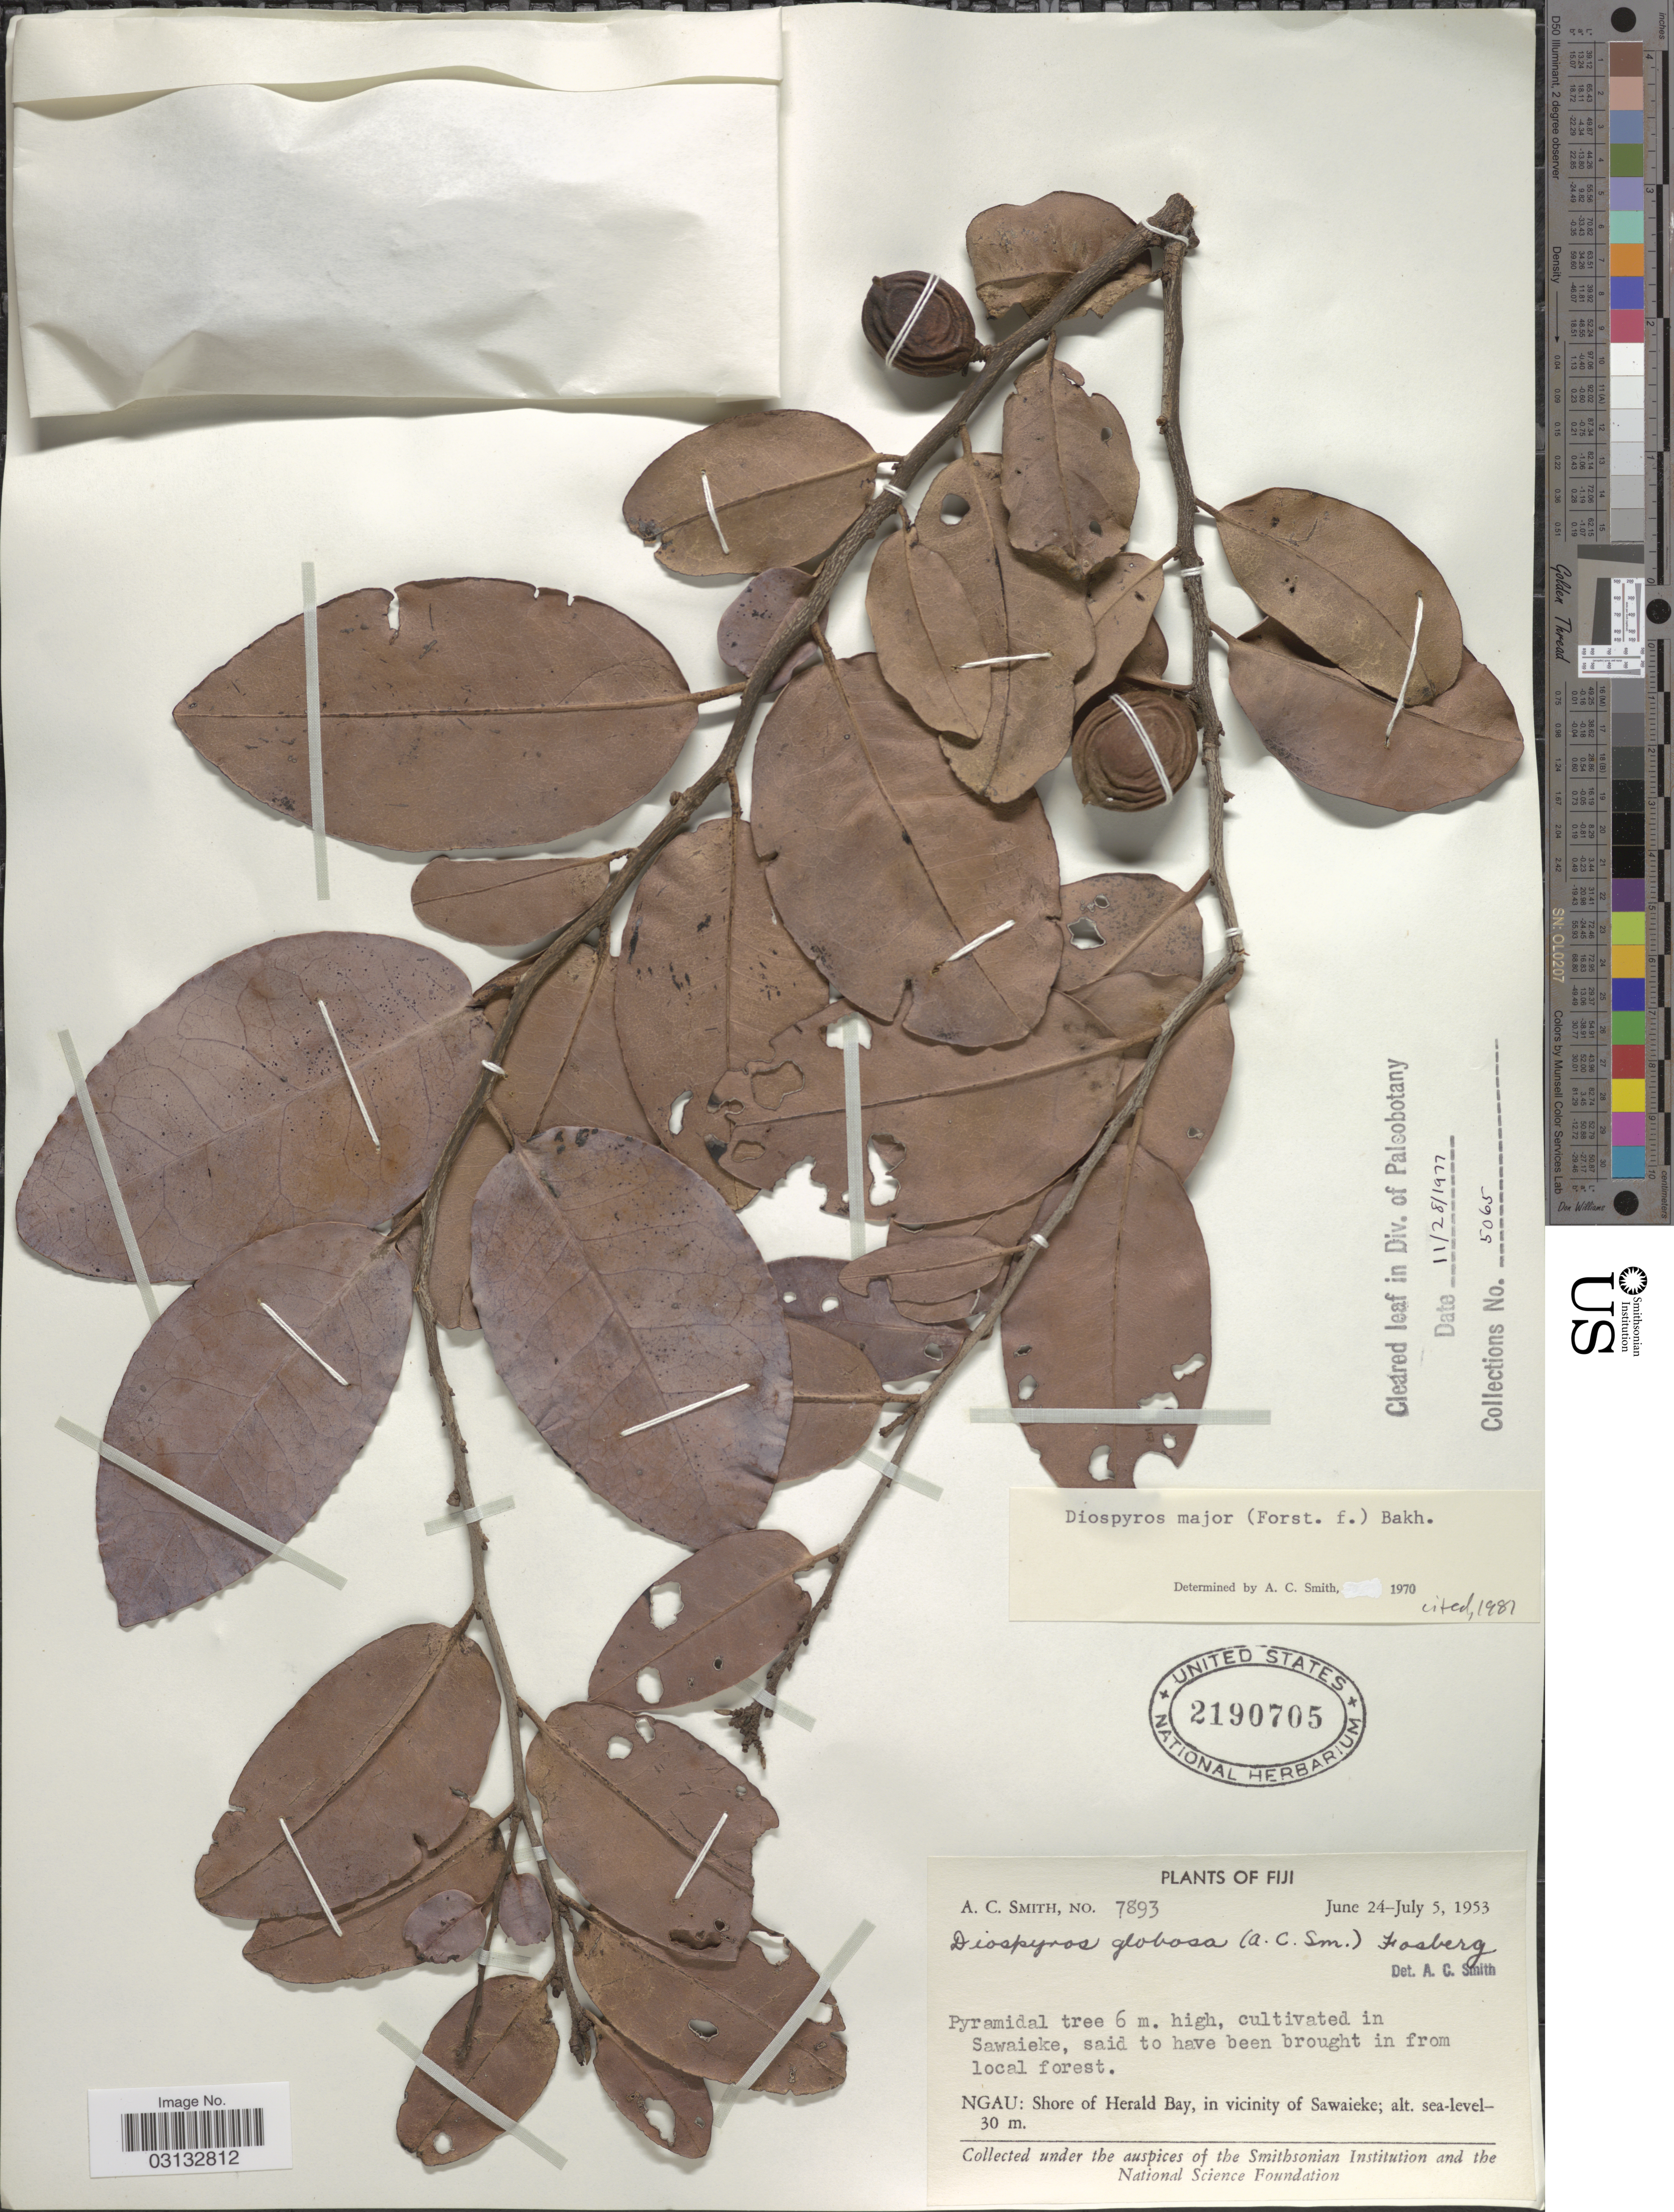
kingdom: Plantae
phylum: Tracheophyta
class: Magnoliopsida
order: Ericales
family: Ebenaceae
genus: Diospyros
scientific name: Diospyros major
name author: (G. Forst.) Bakh.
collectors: A. C. Smith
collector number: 7893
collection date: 1953-07-05/1953-07-24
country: Fiji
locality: In Sawaieke, Ngau: Shore of Herald Bay, in vicinity of Sawaieke.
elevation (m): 0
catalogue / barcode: US 2190705